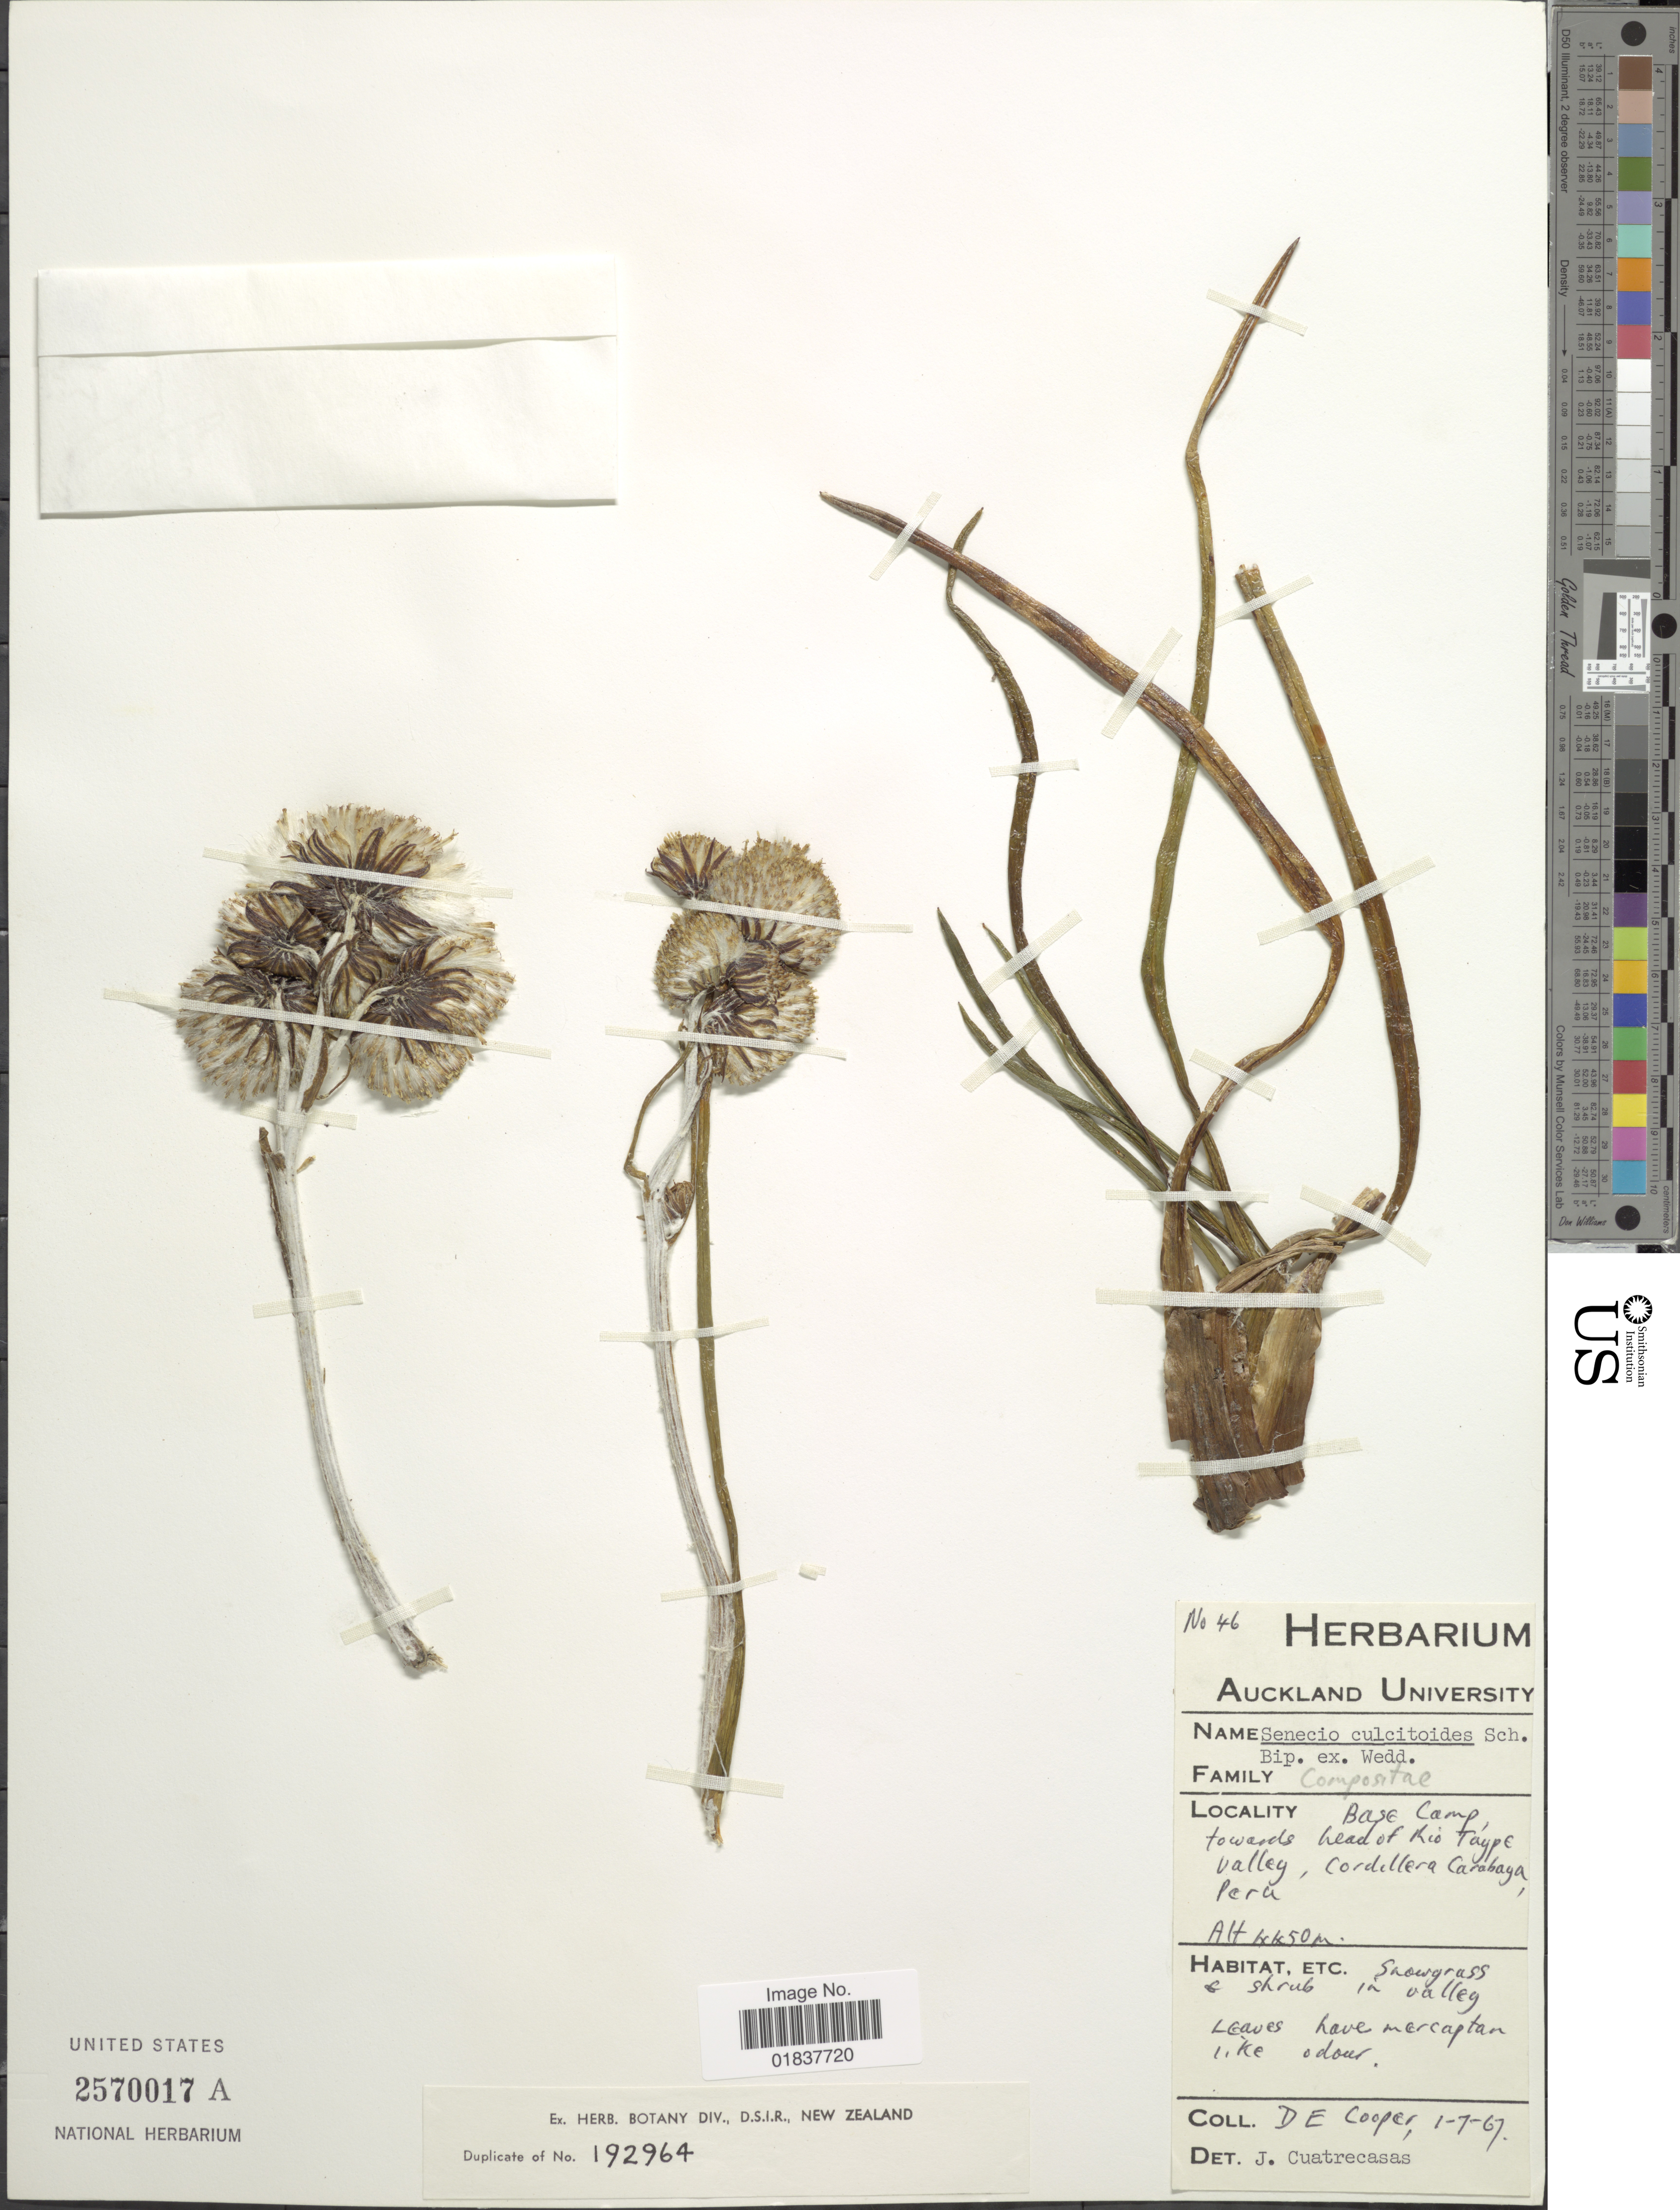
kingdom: Plantae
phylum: Tracheophyta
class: Magnoliopsida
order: Asterales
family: Asteraceae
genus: Senecio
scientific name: Senecio comosus var. culcitioides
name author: (Sch. Bip. ex Wedd.) Cabrera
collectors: D. E. Cooper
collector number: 46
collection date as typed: Transcribed d/m/y: 1/7/67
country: Peru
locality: Base Camp, towards head of Rio Taype Valley,. Cordillera Carabaya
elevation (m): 4450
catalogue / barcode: US 2570017A